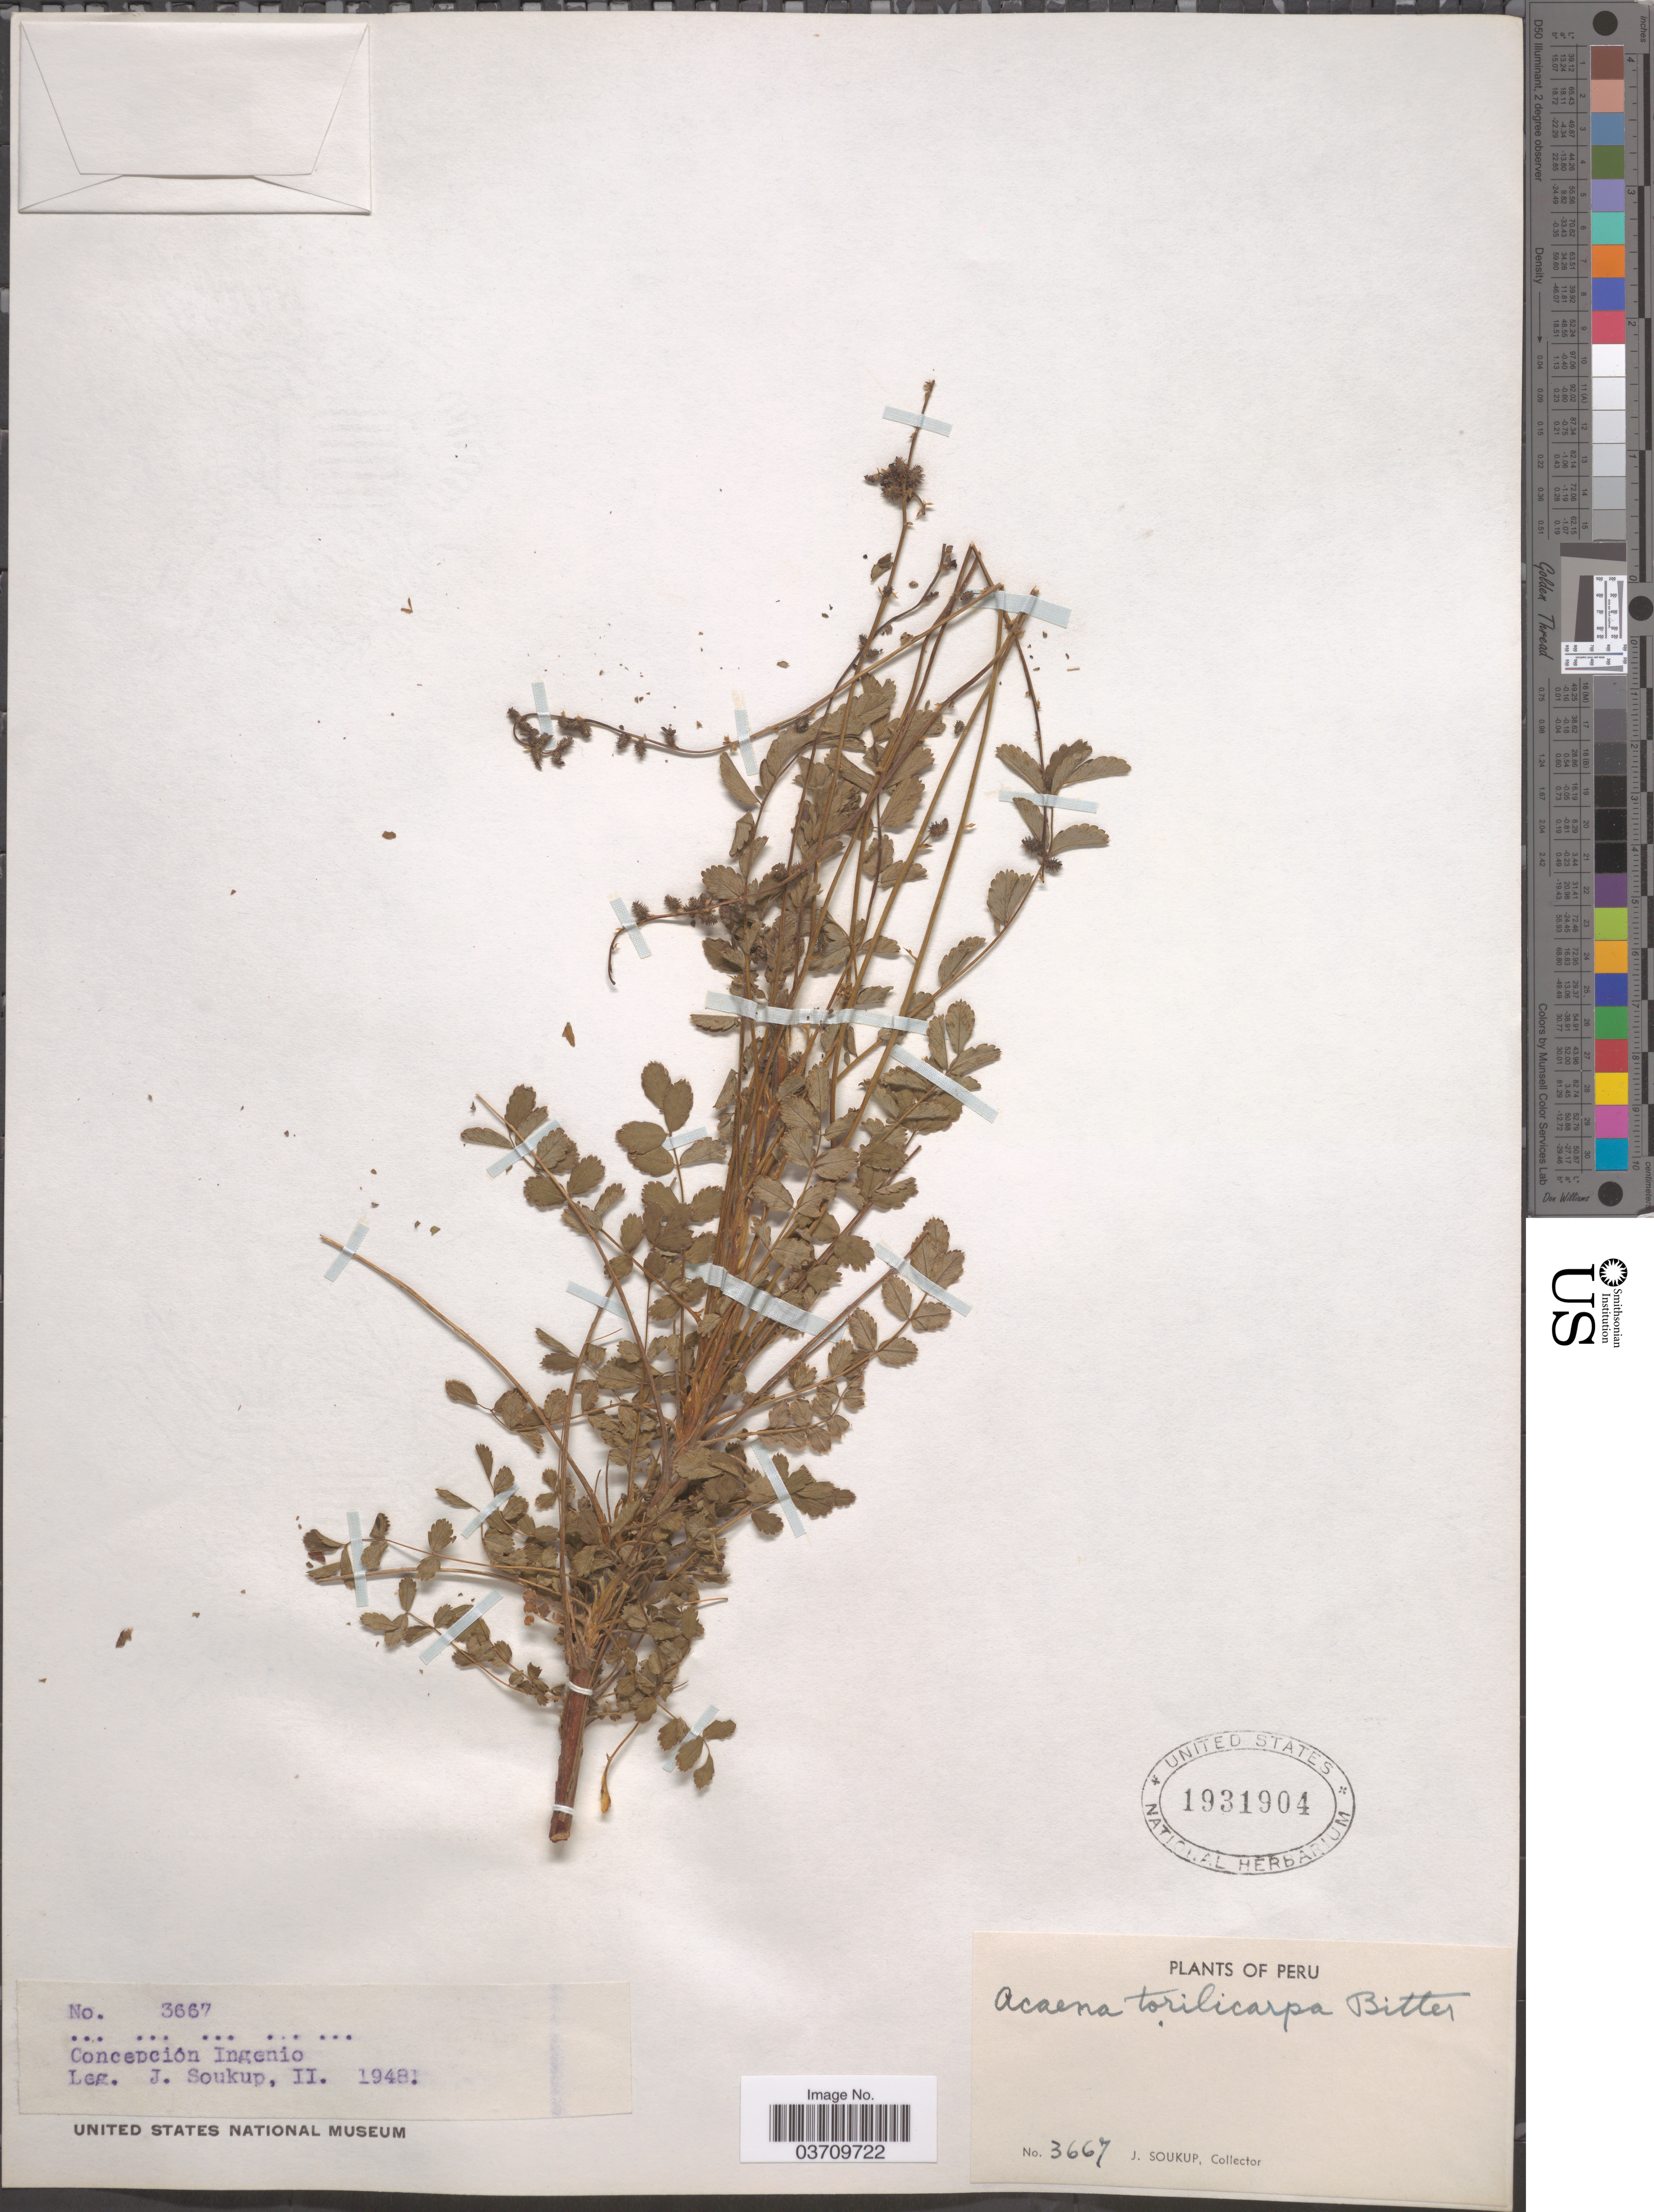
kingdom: Plantae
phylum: Tracheophyta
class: Magnoliopsida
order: Rosales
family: Rosaceae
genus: Acaena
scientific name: Acaena torilicarpa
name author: Bitter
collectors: J. Soukup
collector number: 3667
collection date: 1948-02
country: Peru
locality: Concepción Ingenio.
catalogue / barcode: US 1931904